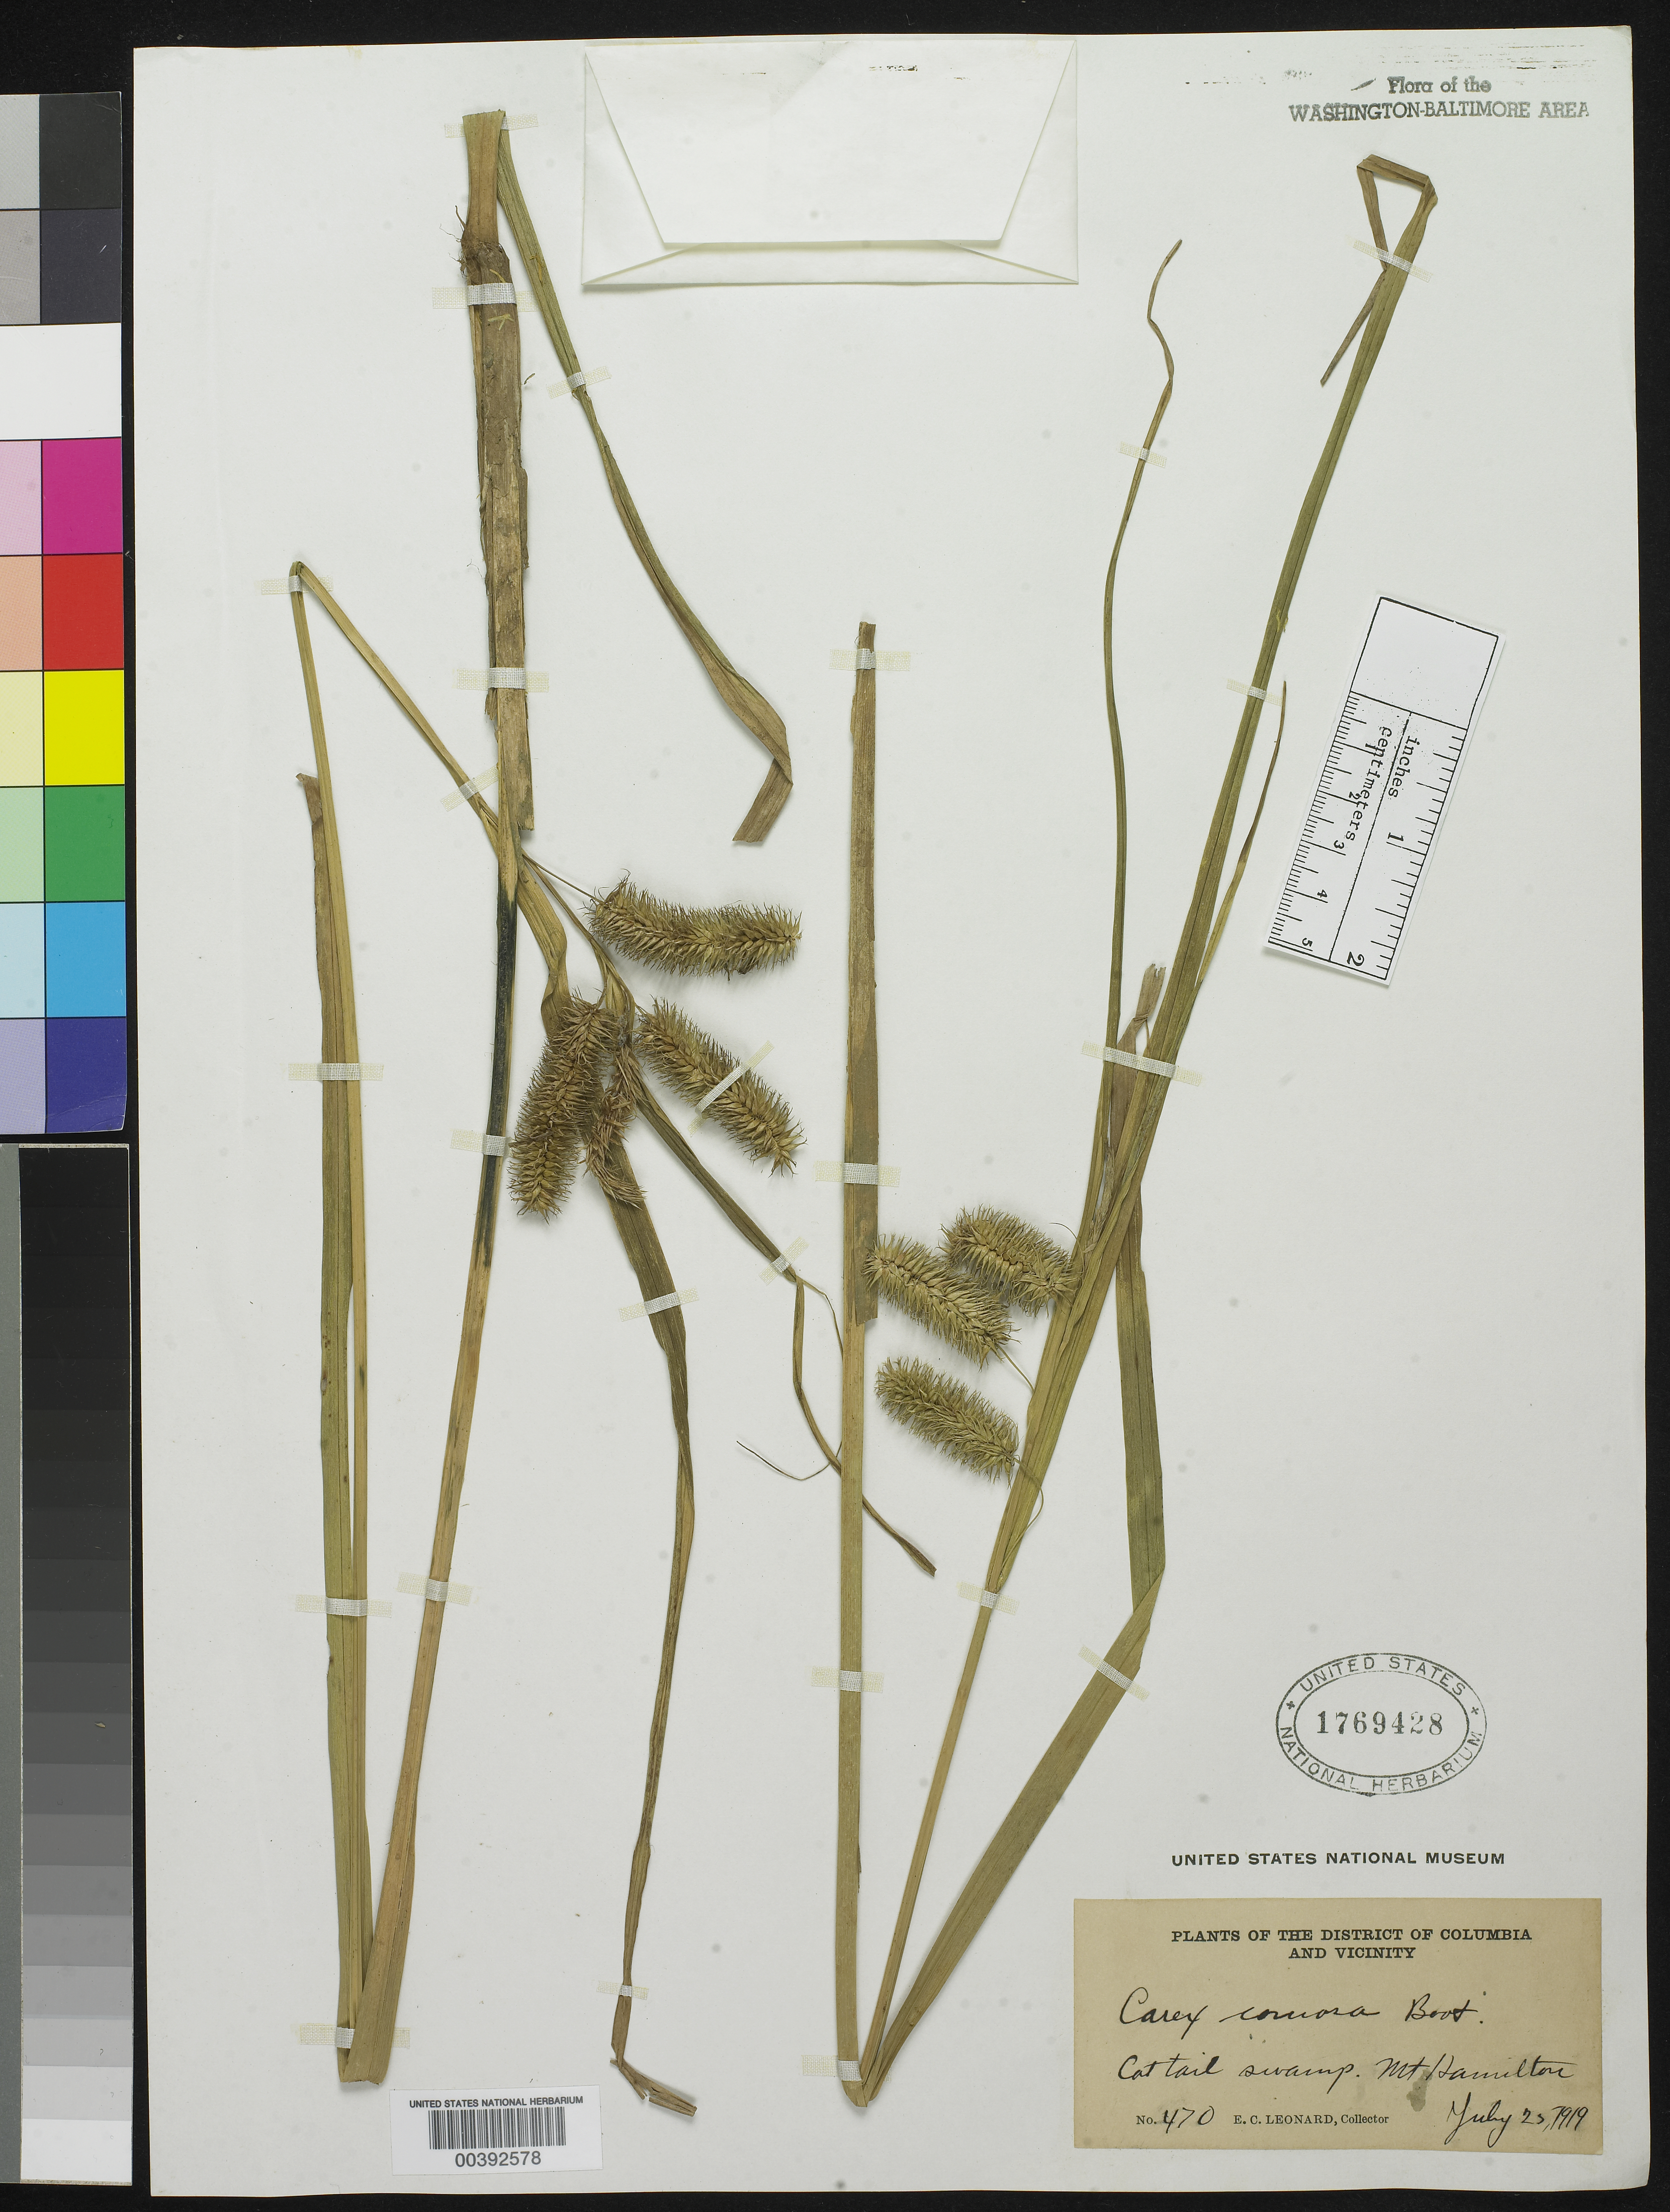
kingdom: Plantae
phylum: Tracheophyta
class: Liliopsida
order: Poales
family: Cyperaceae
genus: Carex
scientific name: Carex comosa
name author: Boott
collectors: E. C. Leonard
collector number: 470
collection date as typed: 25 Jul 1919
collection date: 1919-07-25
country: United States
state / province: District of Columbia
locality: Mount Hamilton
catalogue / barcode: US 1769428